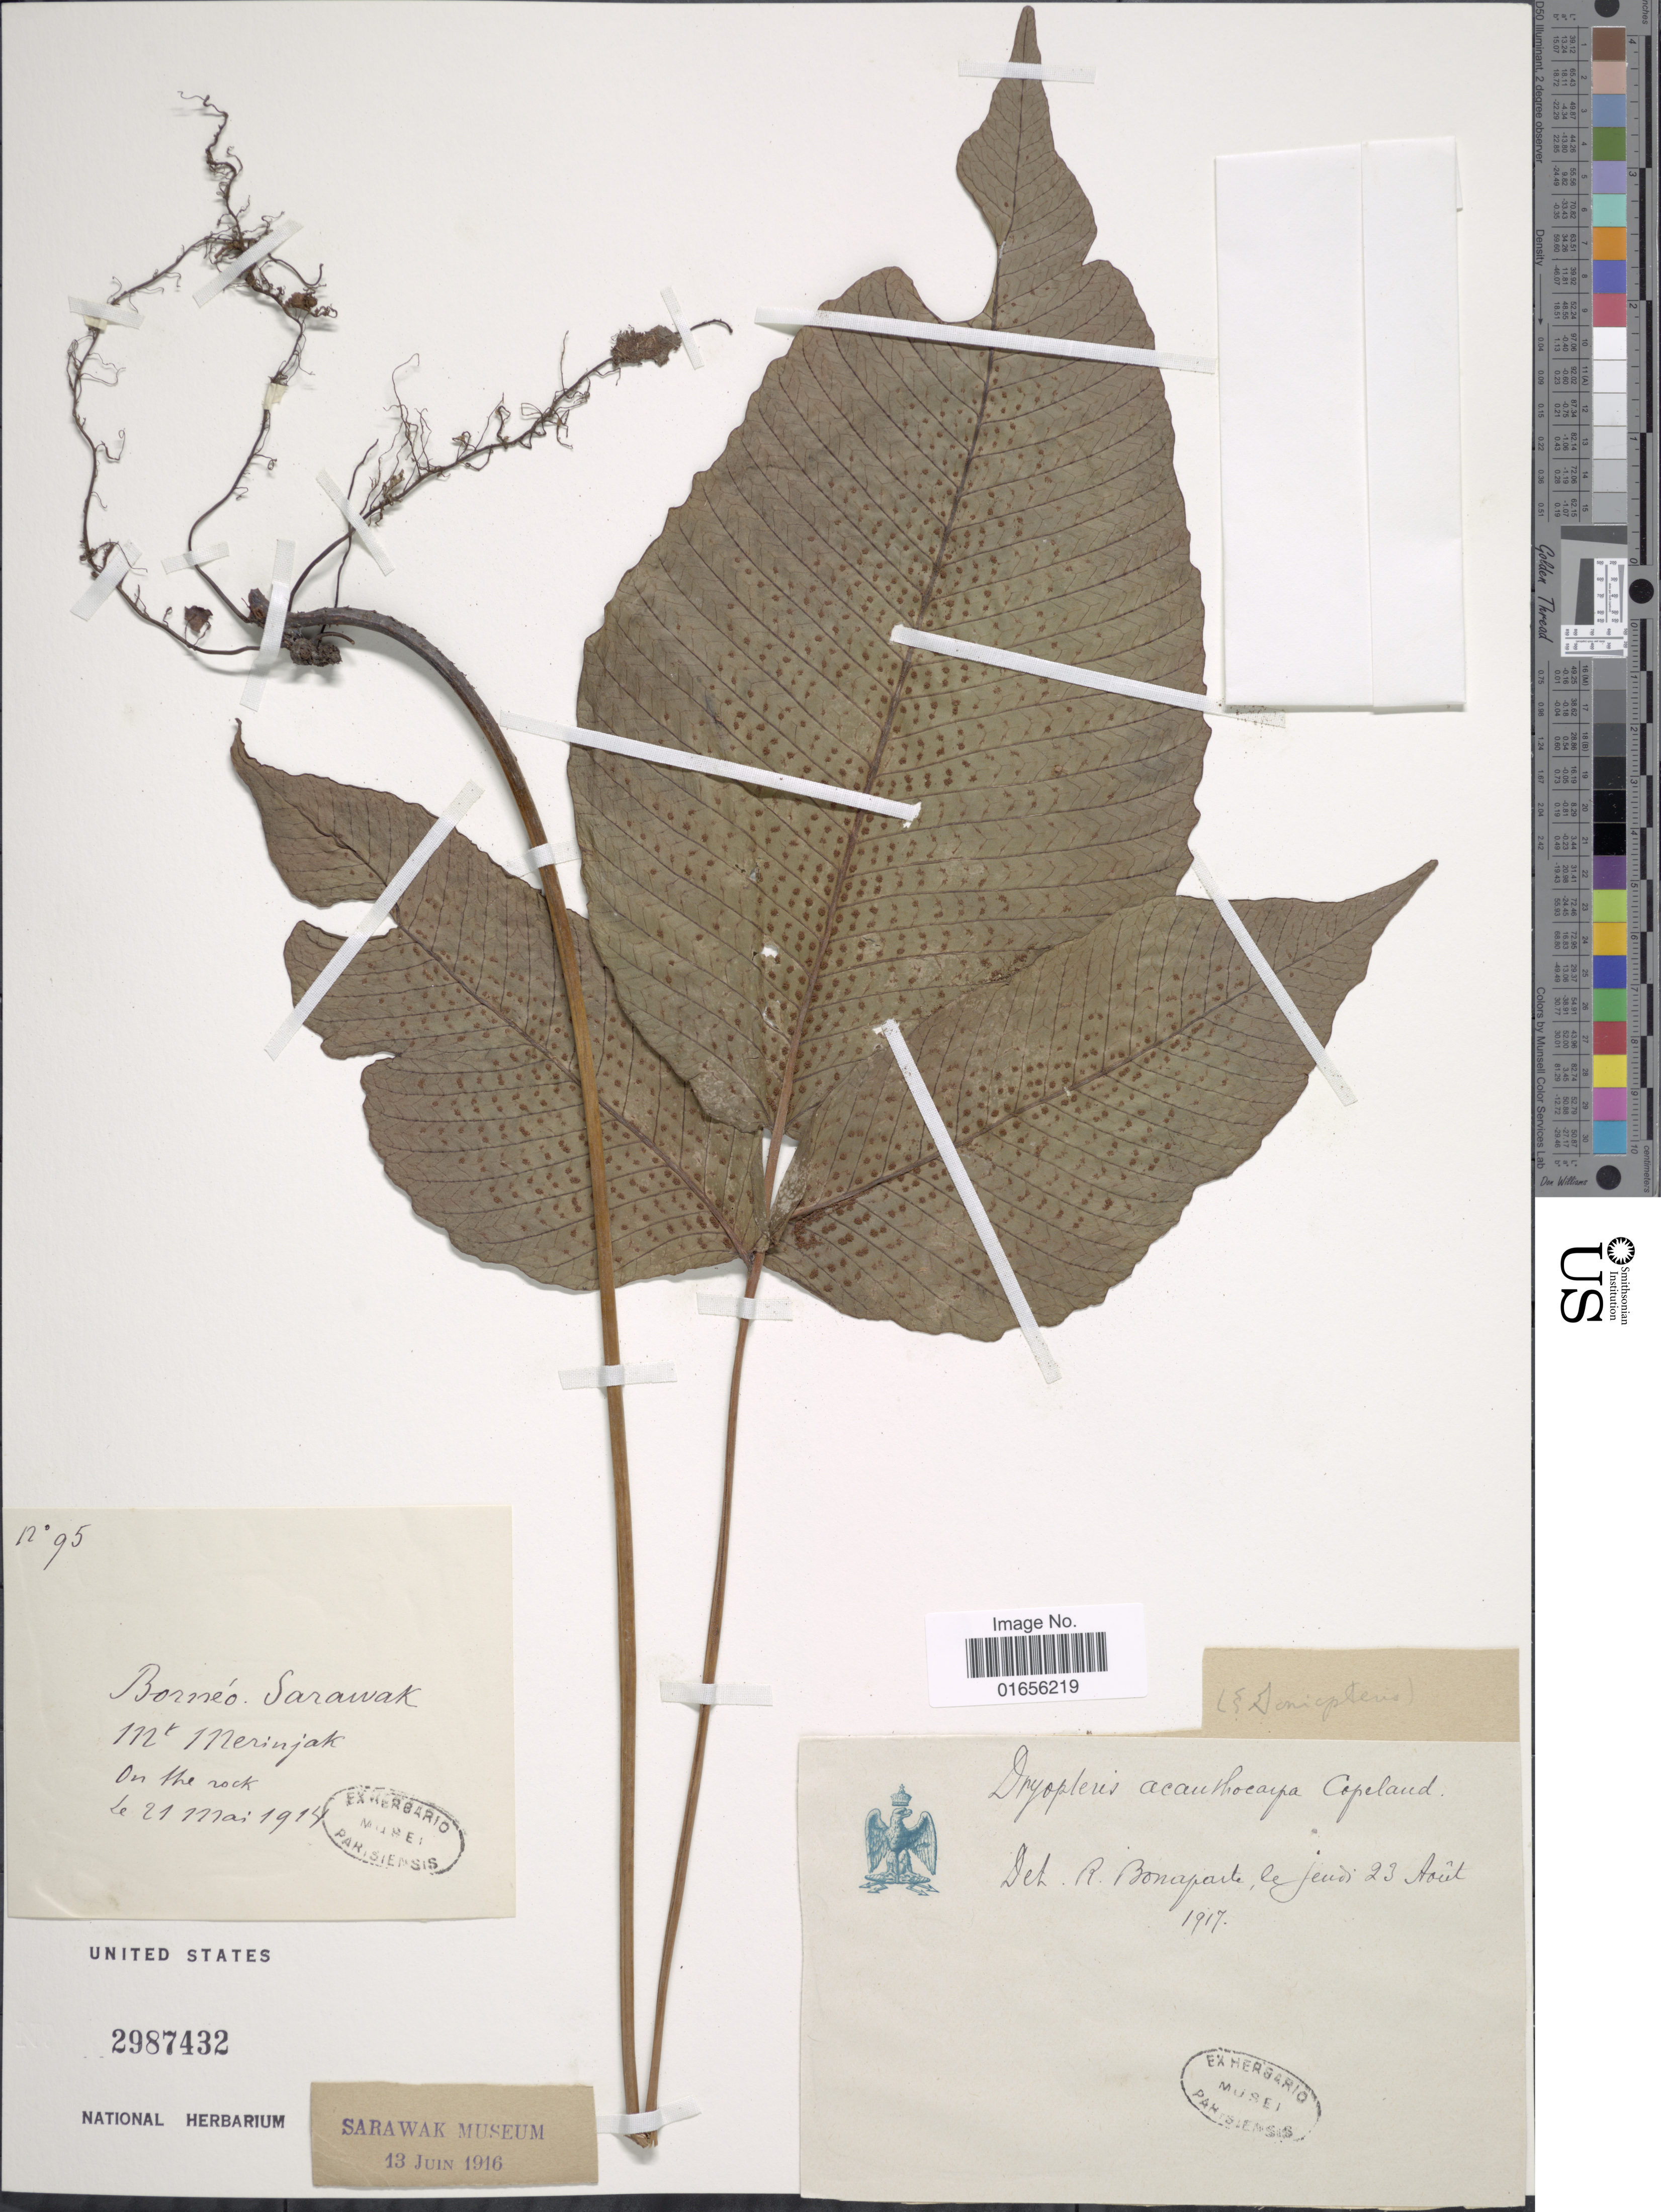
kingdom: Plantae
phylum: Tracheophyta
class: Polypodiopsida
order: Polypodiales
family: Thelypteridaceae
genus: Pronephrium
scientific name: Pronephrium acanthrocarpum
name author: (Copel.) Holttum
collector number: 95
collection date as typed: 21 mai 1914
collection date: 1914-05-21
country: Malaysia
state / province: Borneo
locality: Sarawak, Mt. Merinjak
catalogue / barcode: US 2987432